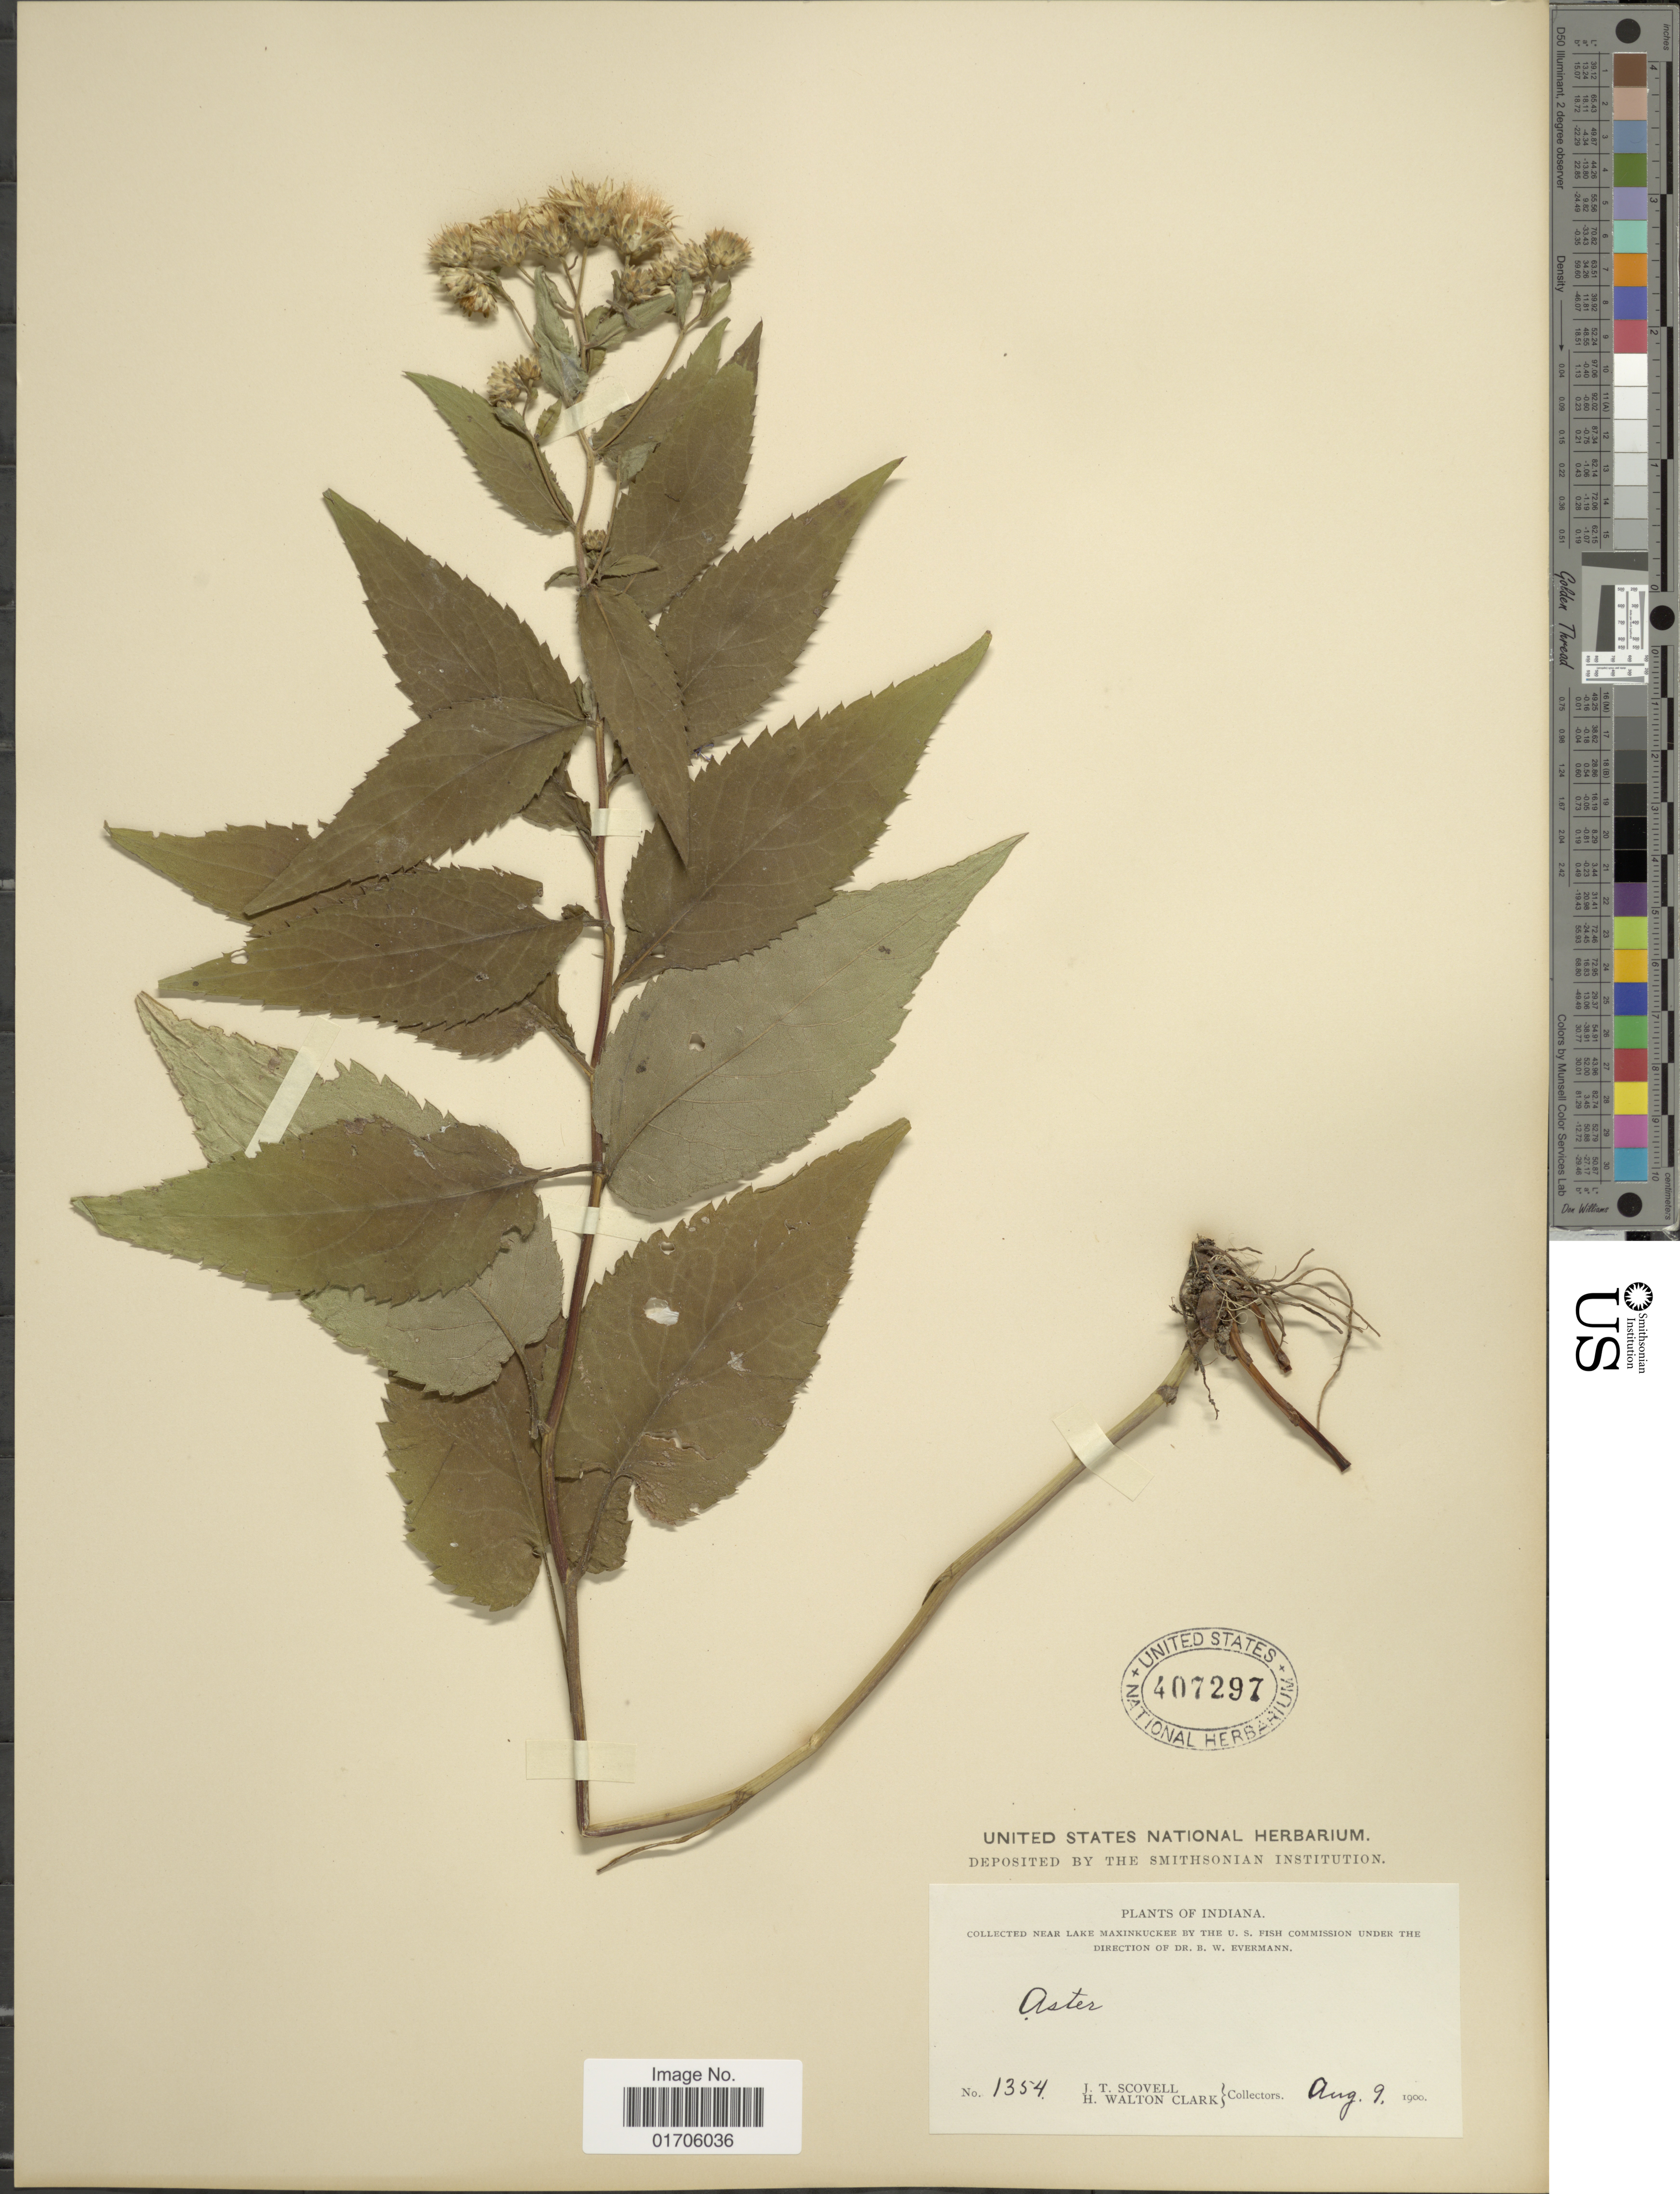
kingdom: Plantae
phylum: Tracheophyta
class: Magnoliopsida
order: Asterales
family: Asteraceae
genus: Eurybia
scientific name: Eurybia sp.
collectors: J. T. Scovell & H. W. Clark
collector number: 1354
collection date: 1900-08-09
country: United States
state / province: Indiana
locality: Near Lake Maxinkuckee.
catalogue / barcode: US 407297